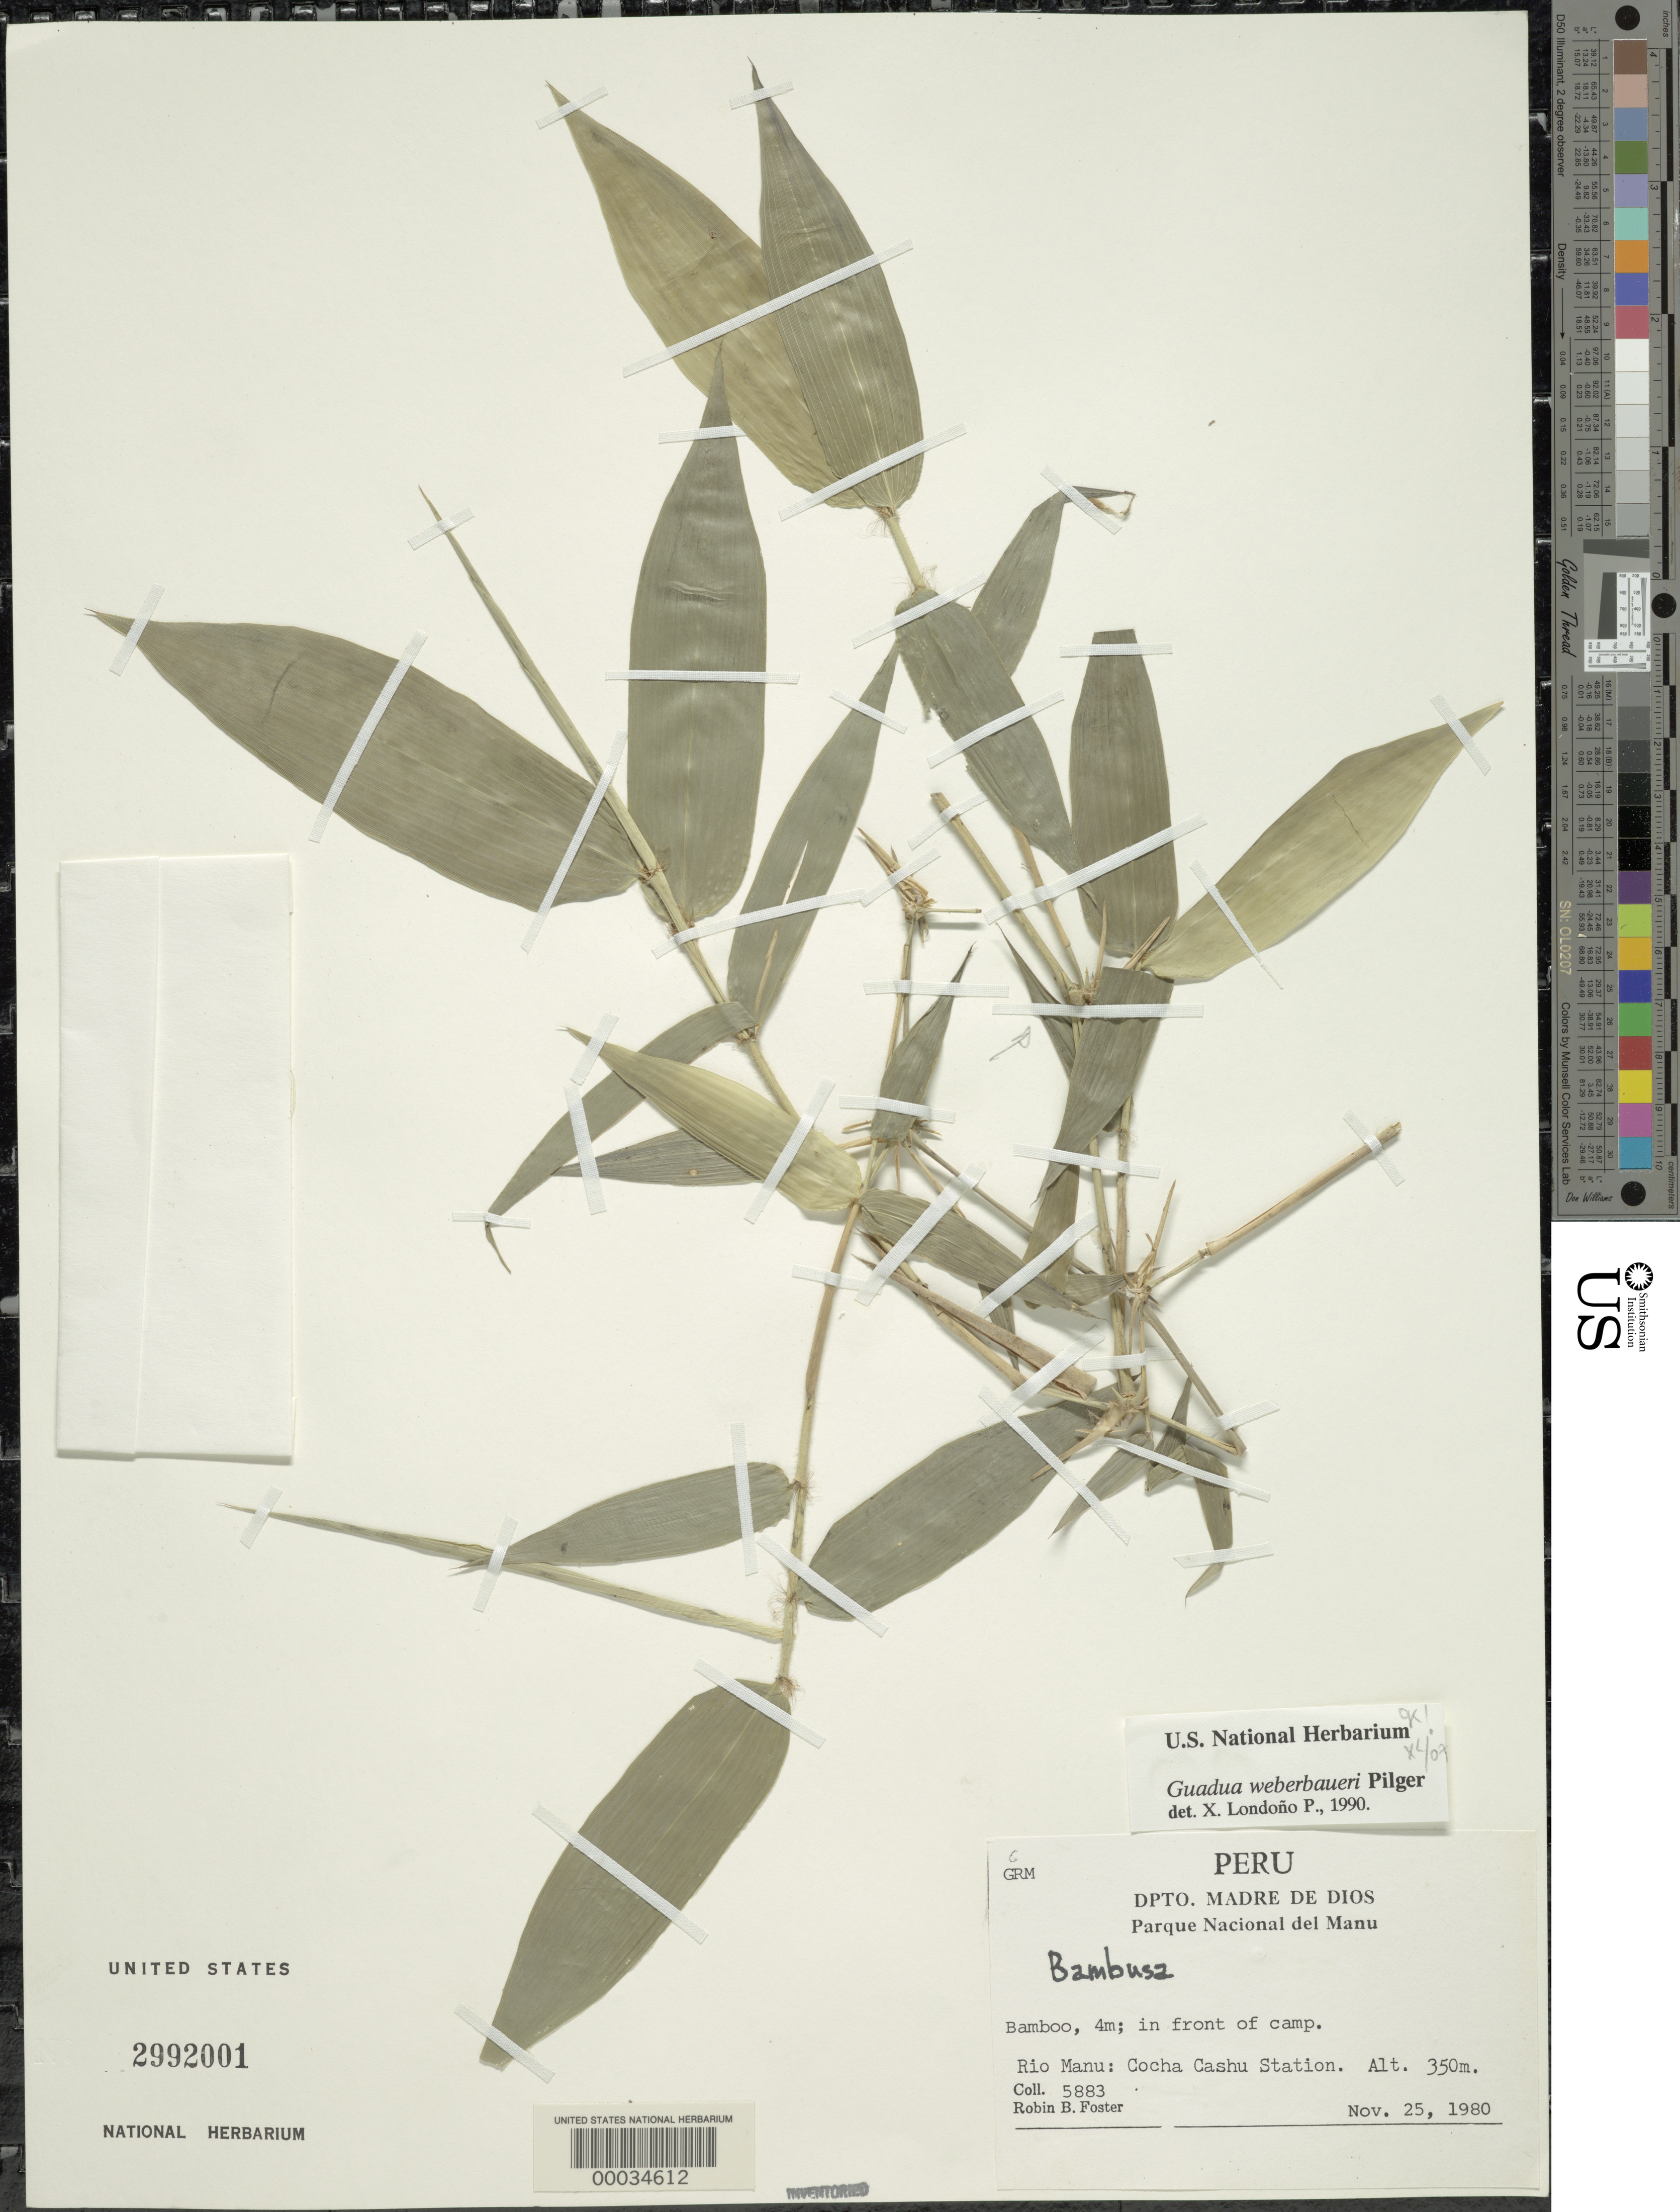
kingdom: Plantae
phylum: Tracheophyta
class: Liliopsida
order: Poales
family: Poaceae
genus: Guadua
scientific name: Guadua weberbaueri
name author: Pilg.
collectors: R. B. Foster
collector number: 5883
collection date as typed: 25 Nov 1980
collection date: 1980-11-25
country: Peru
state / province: Madre de Dios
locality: Rio manu :ccocha cashu station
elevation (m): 350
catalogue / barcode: US 2992001